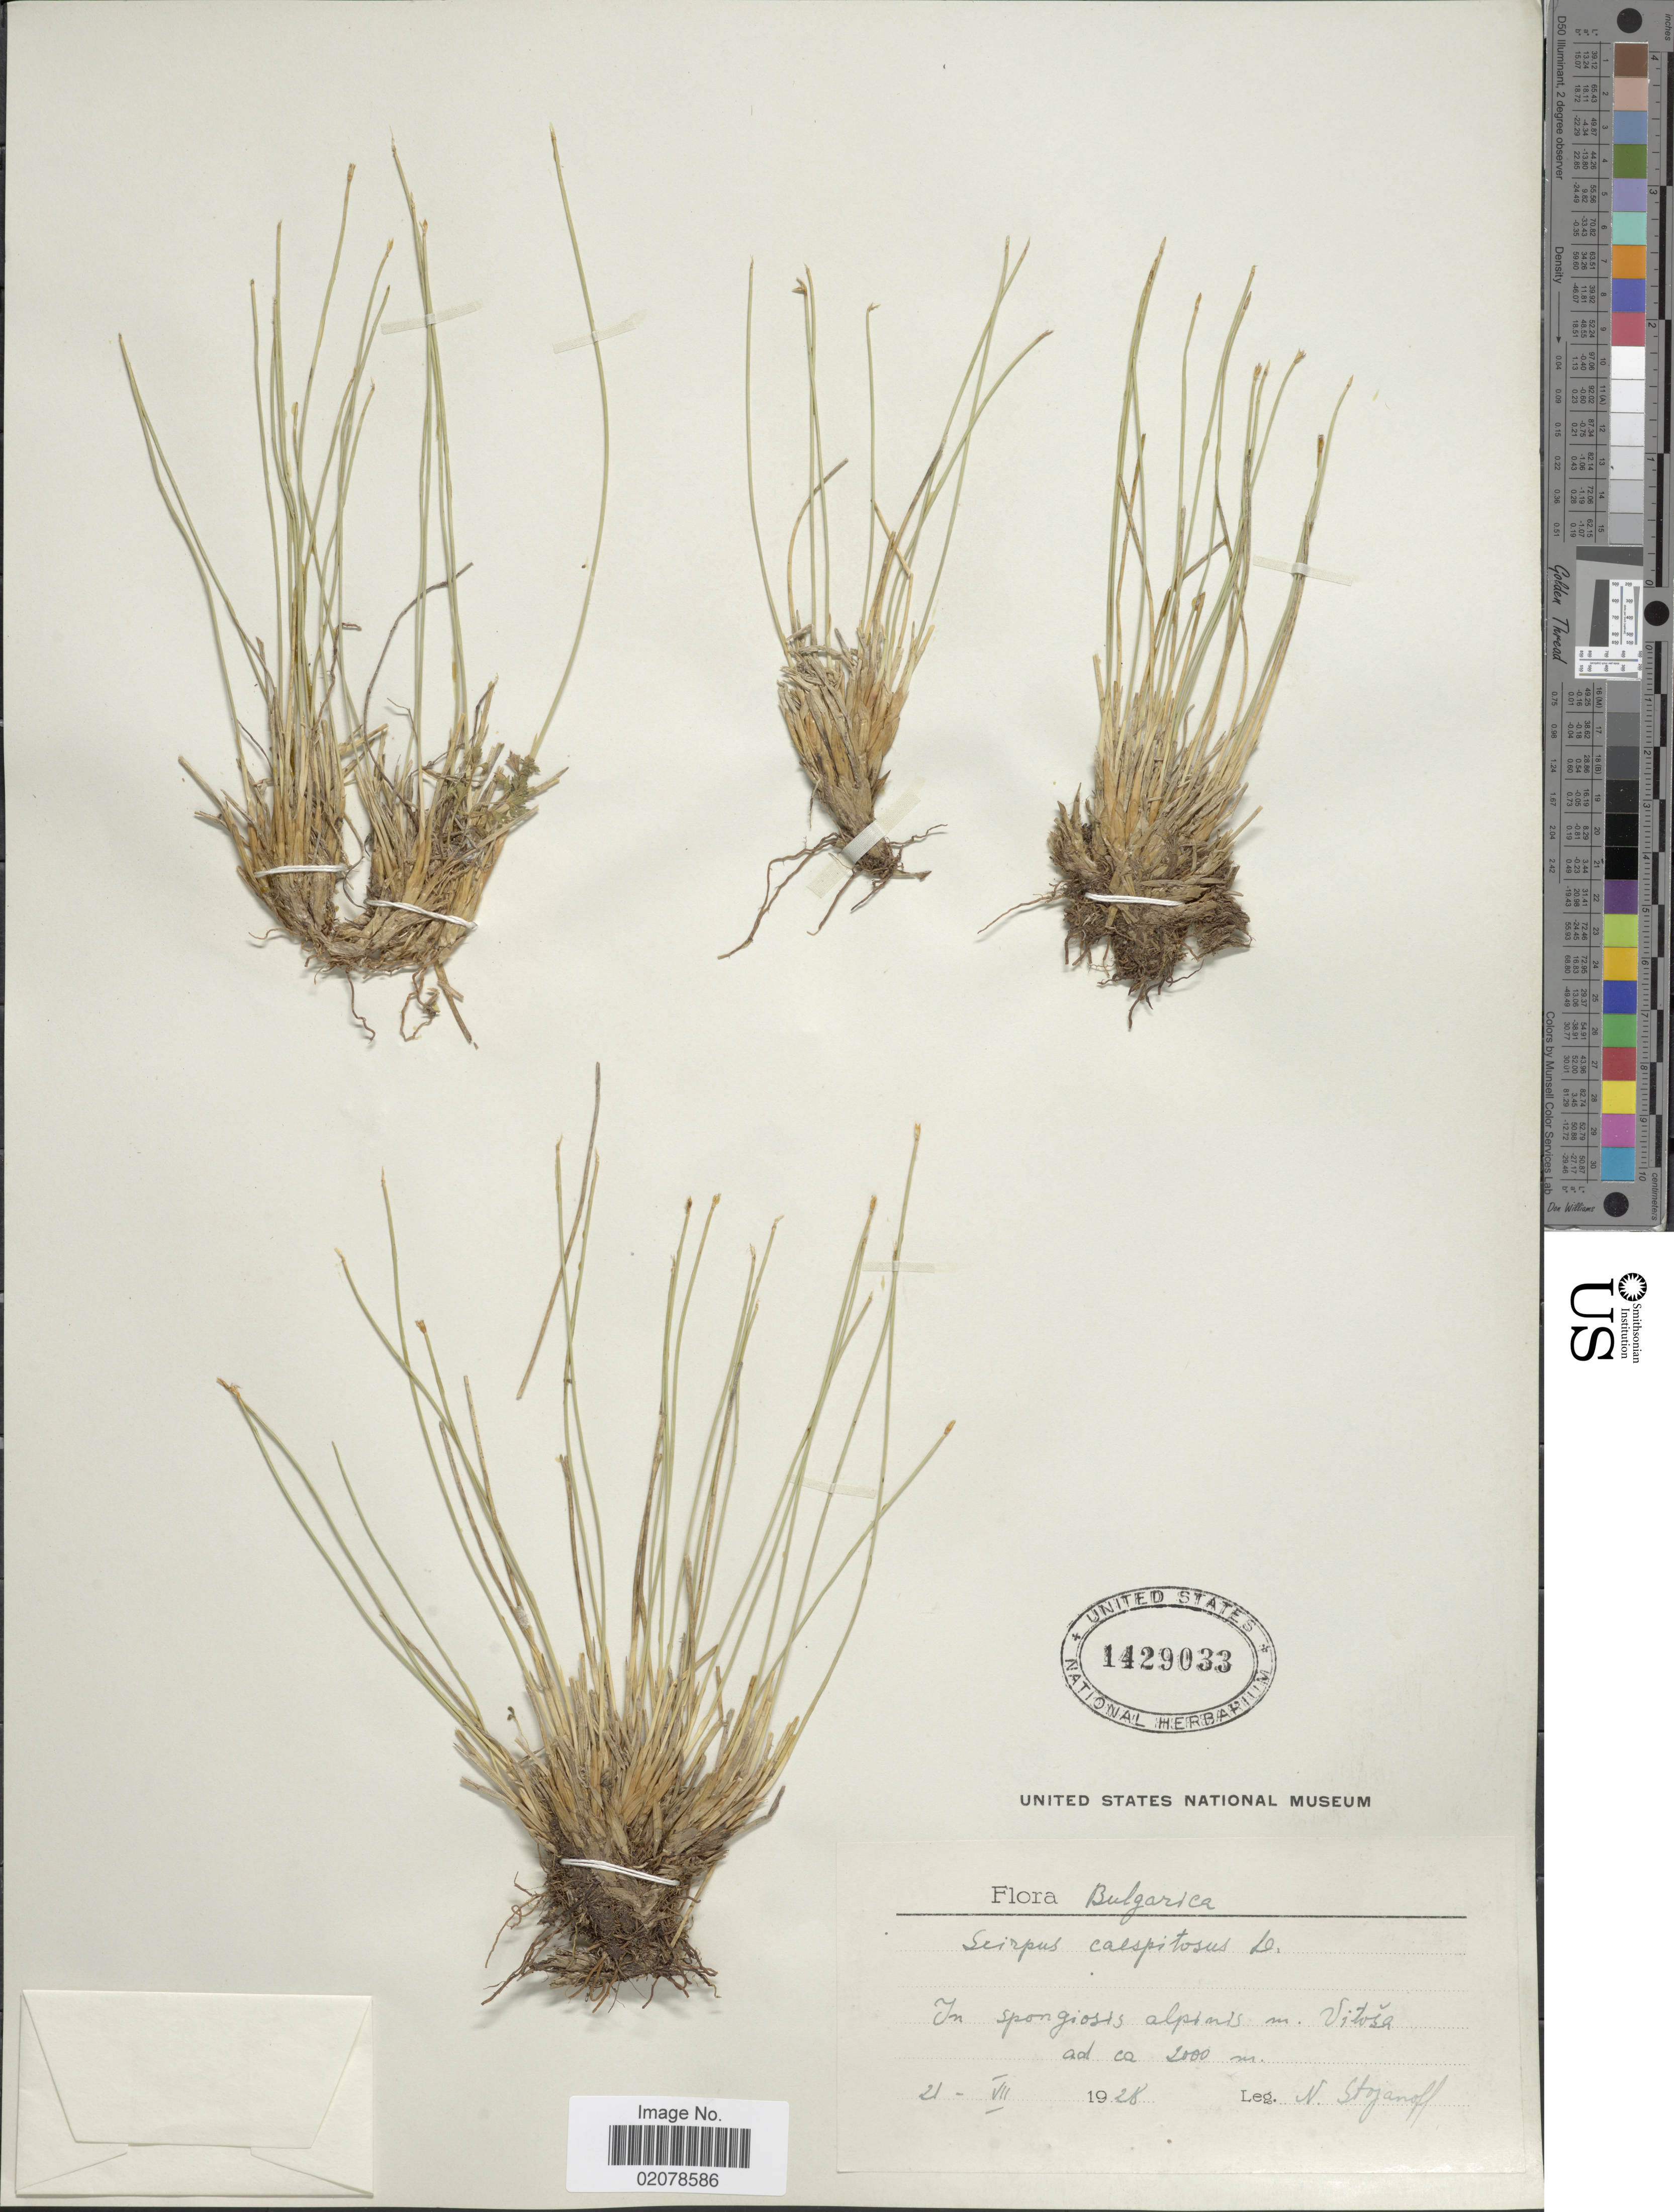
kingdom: Plantae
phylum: Tracheophyta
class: Liliopsida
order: Poales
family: Cyperaceae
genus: Trichophorum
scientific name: Trichophorum cespitosum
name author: (L.) Hartm.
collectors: N. Stojanoff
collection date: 1928-07-21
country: Bulgaria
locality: M. Vilosa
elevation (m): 2000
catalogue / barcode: US 1429033